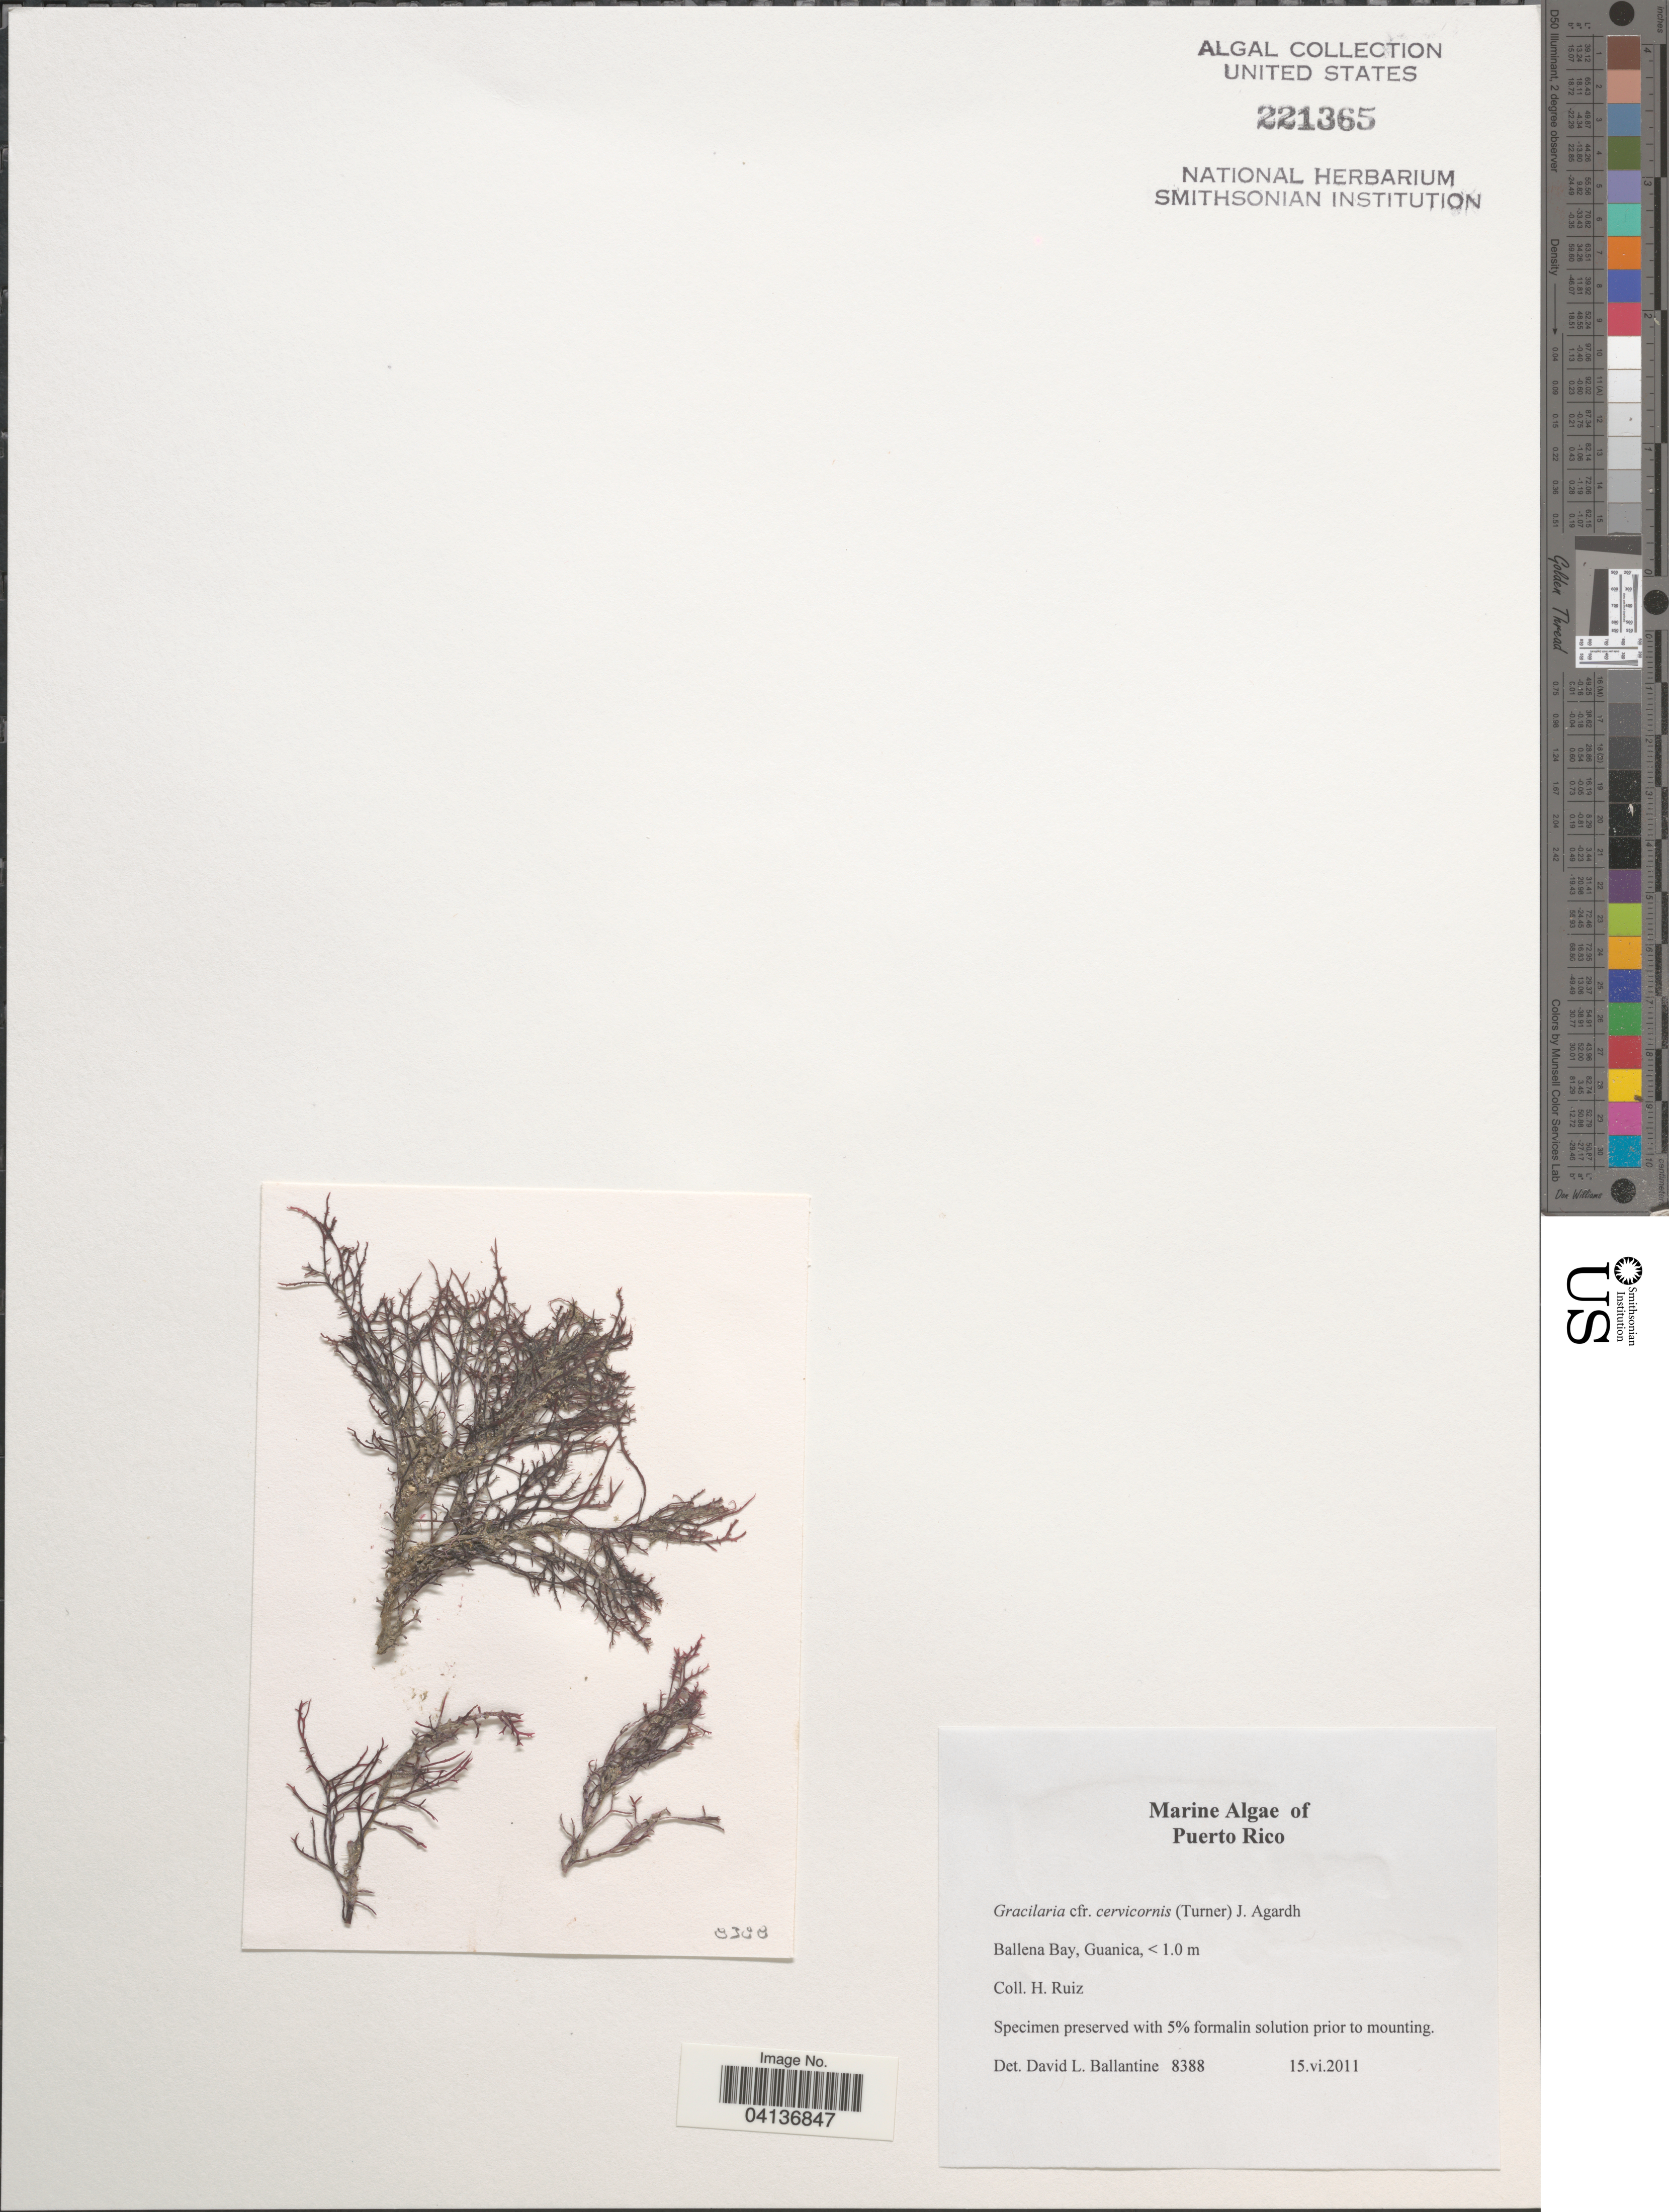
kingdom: Plantae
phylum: Rhodophyta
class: Florideophyceae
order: Gracilariales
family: Gracilariaceae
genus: Gracilaria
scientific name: Gracilaria cervicornis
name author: (Turner) J. Agardh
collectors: H. Ruiz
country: Puerto Rico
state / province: Guánica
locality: Ballena Bay.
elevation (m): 1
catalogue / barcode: US 221365